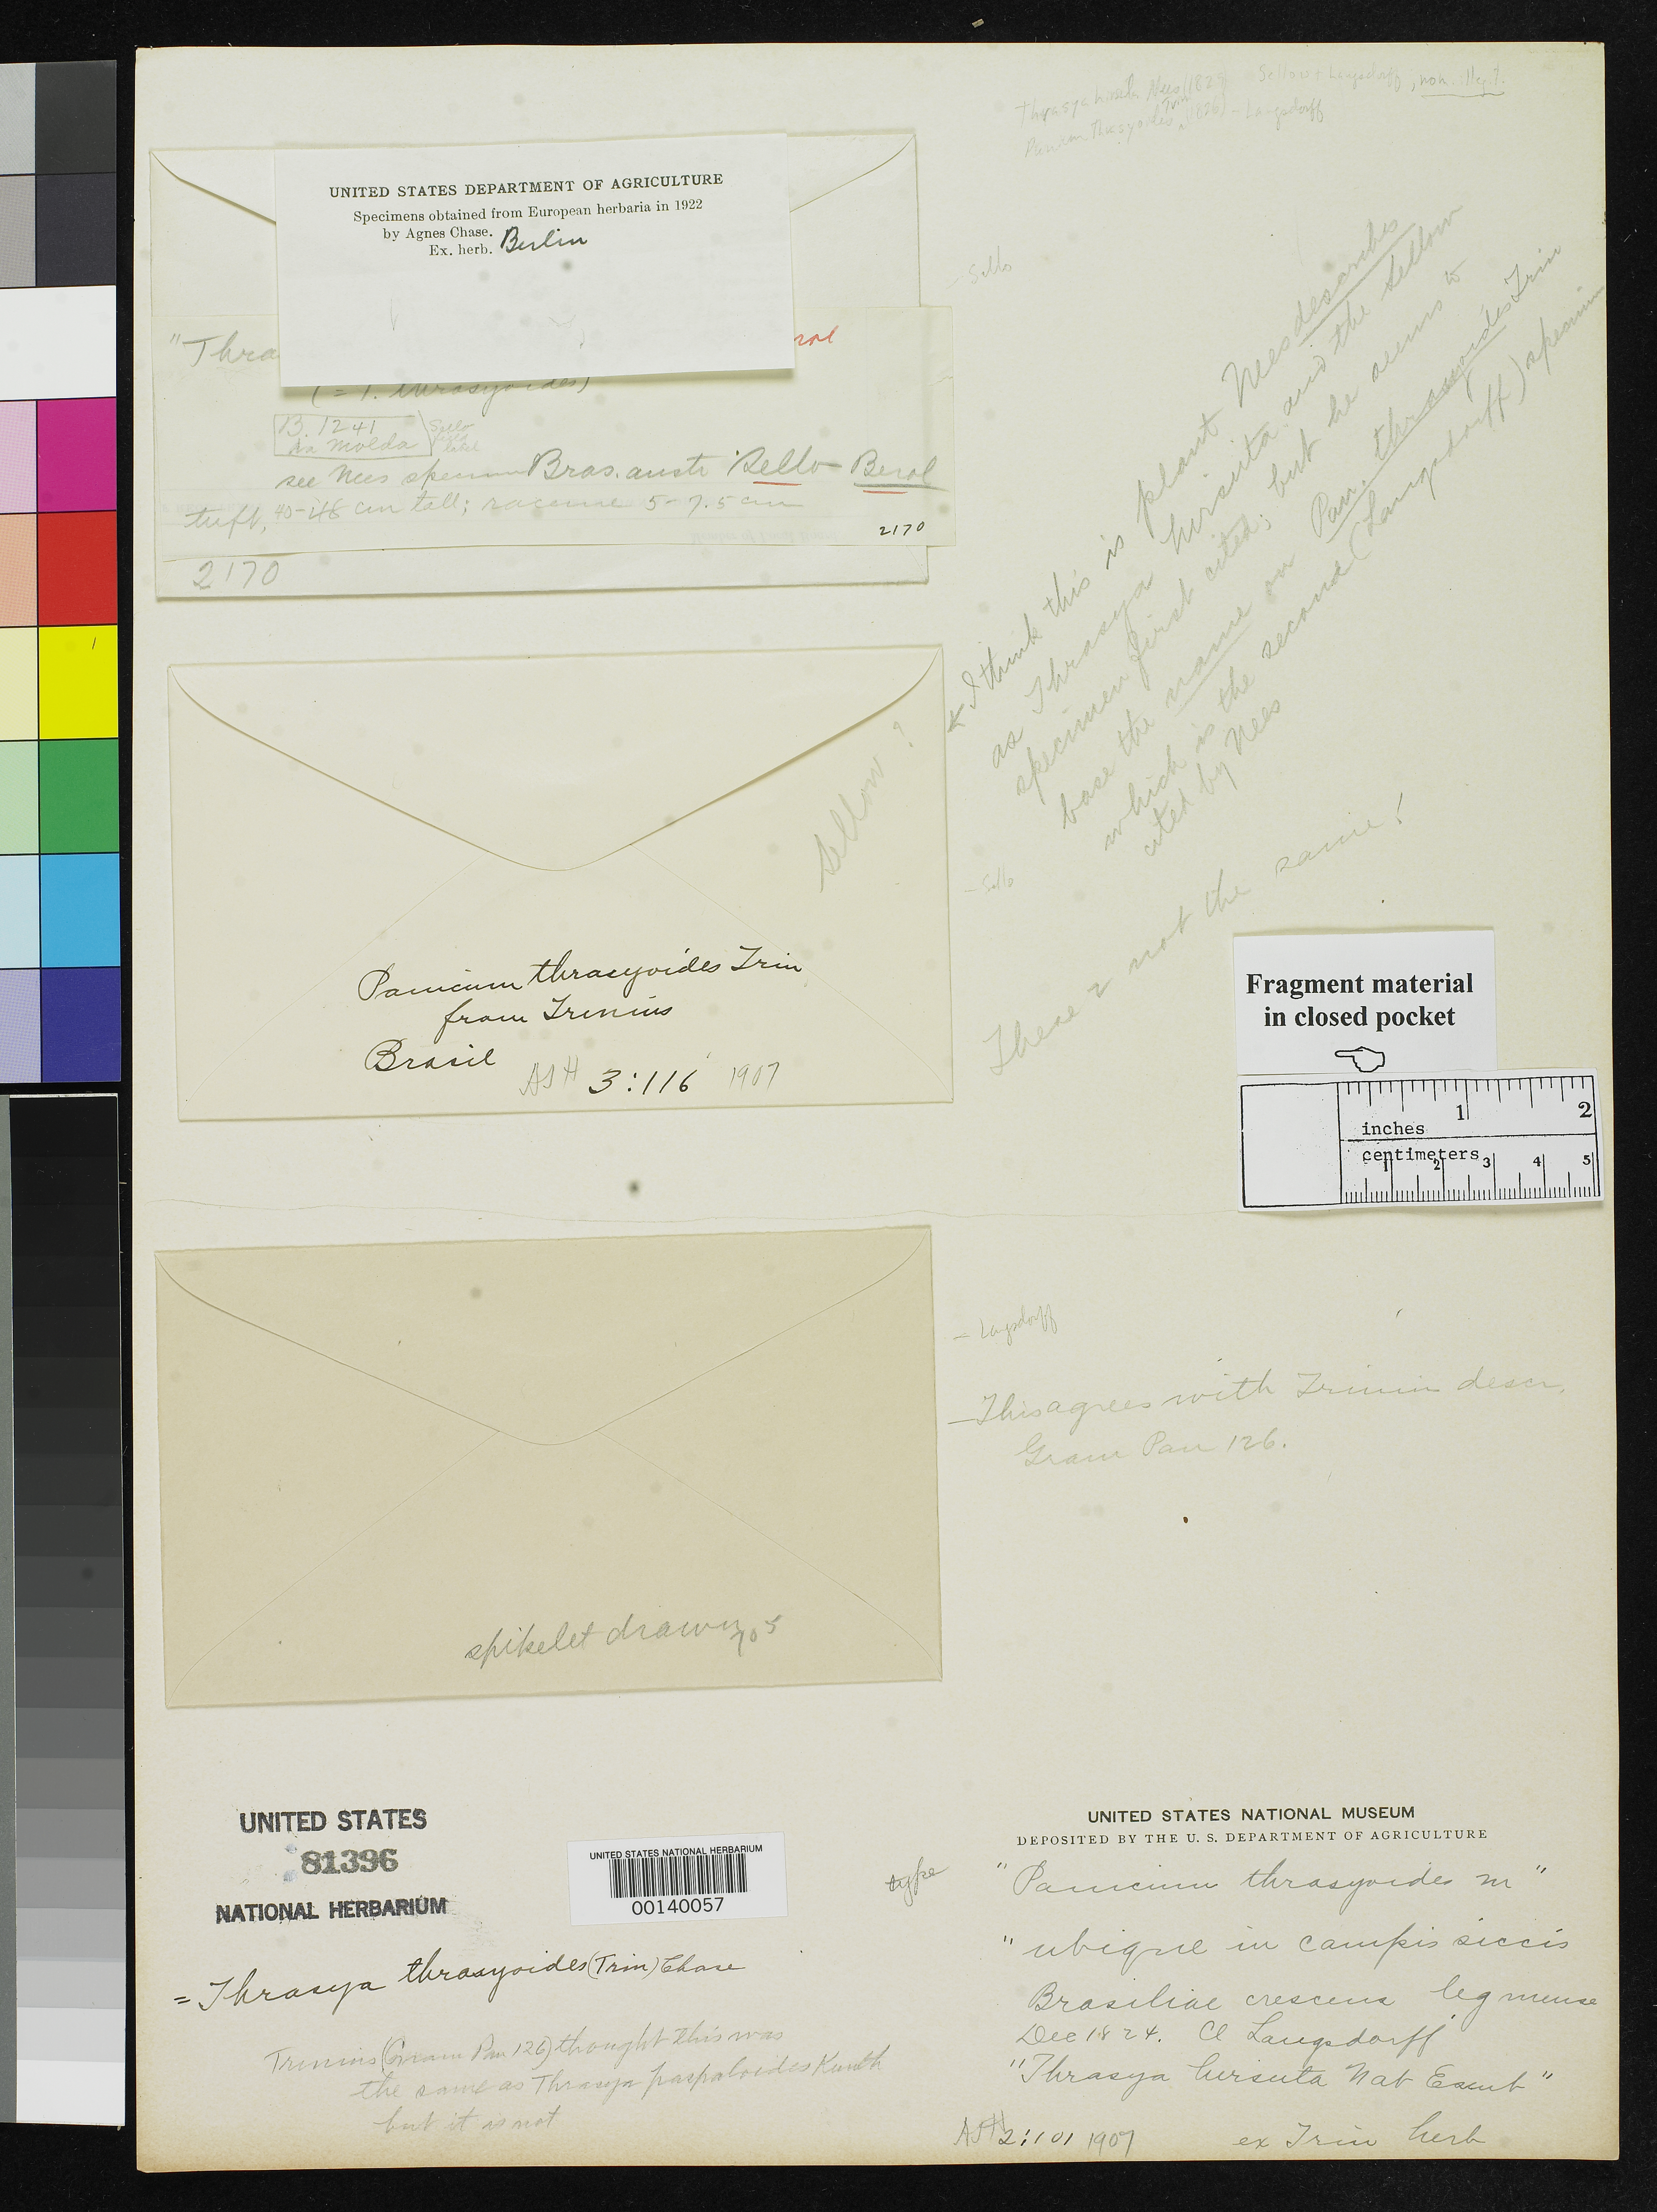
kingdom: Plantae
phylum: Tracheophyta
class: Liliopsida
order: Poales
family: Poaceae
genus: Panicum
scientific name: Panicum thrasyoides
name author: Trin.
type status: Type Fragment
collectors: G. H. von Langsdorff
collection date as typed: Dec 1824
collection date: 1824-12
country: Brazil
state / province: Minas Gerais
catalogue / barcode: US 81396